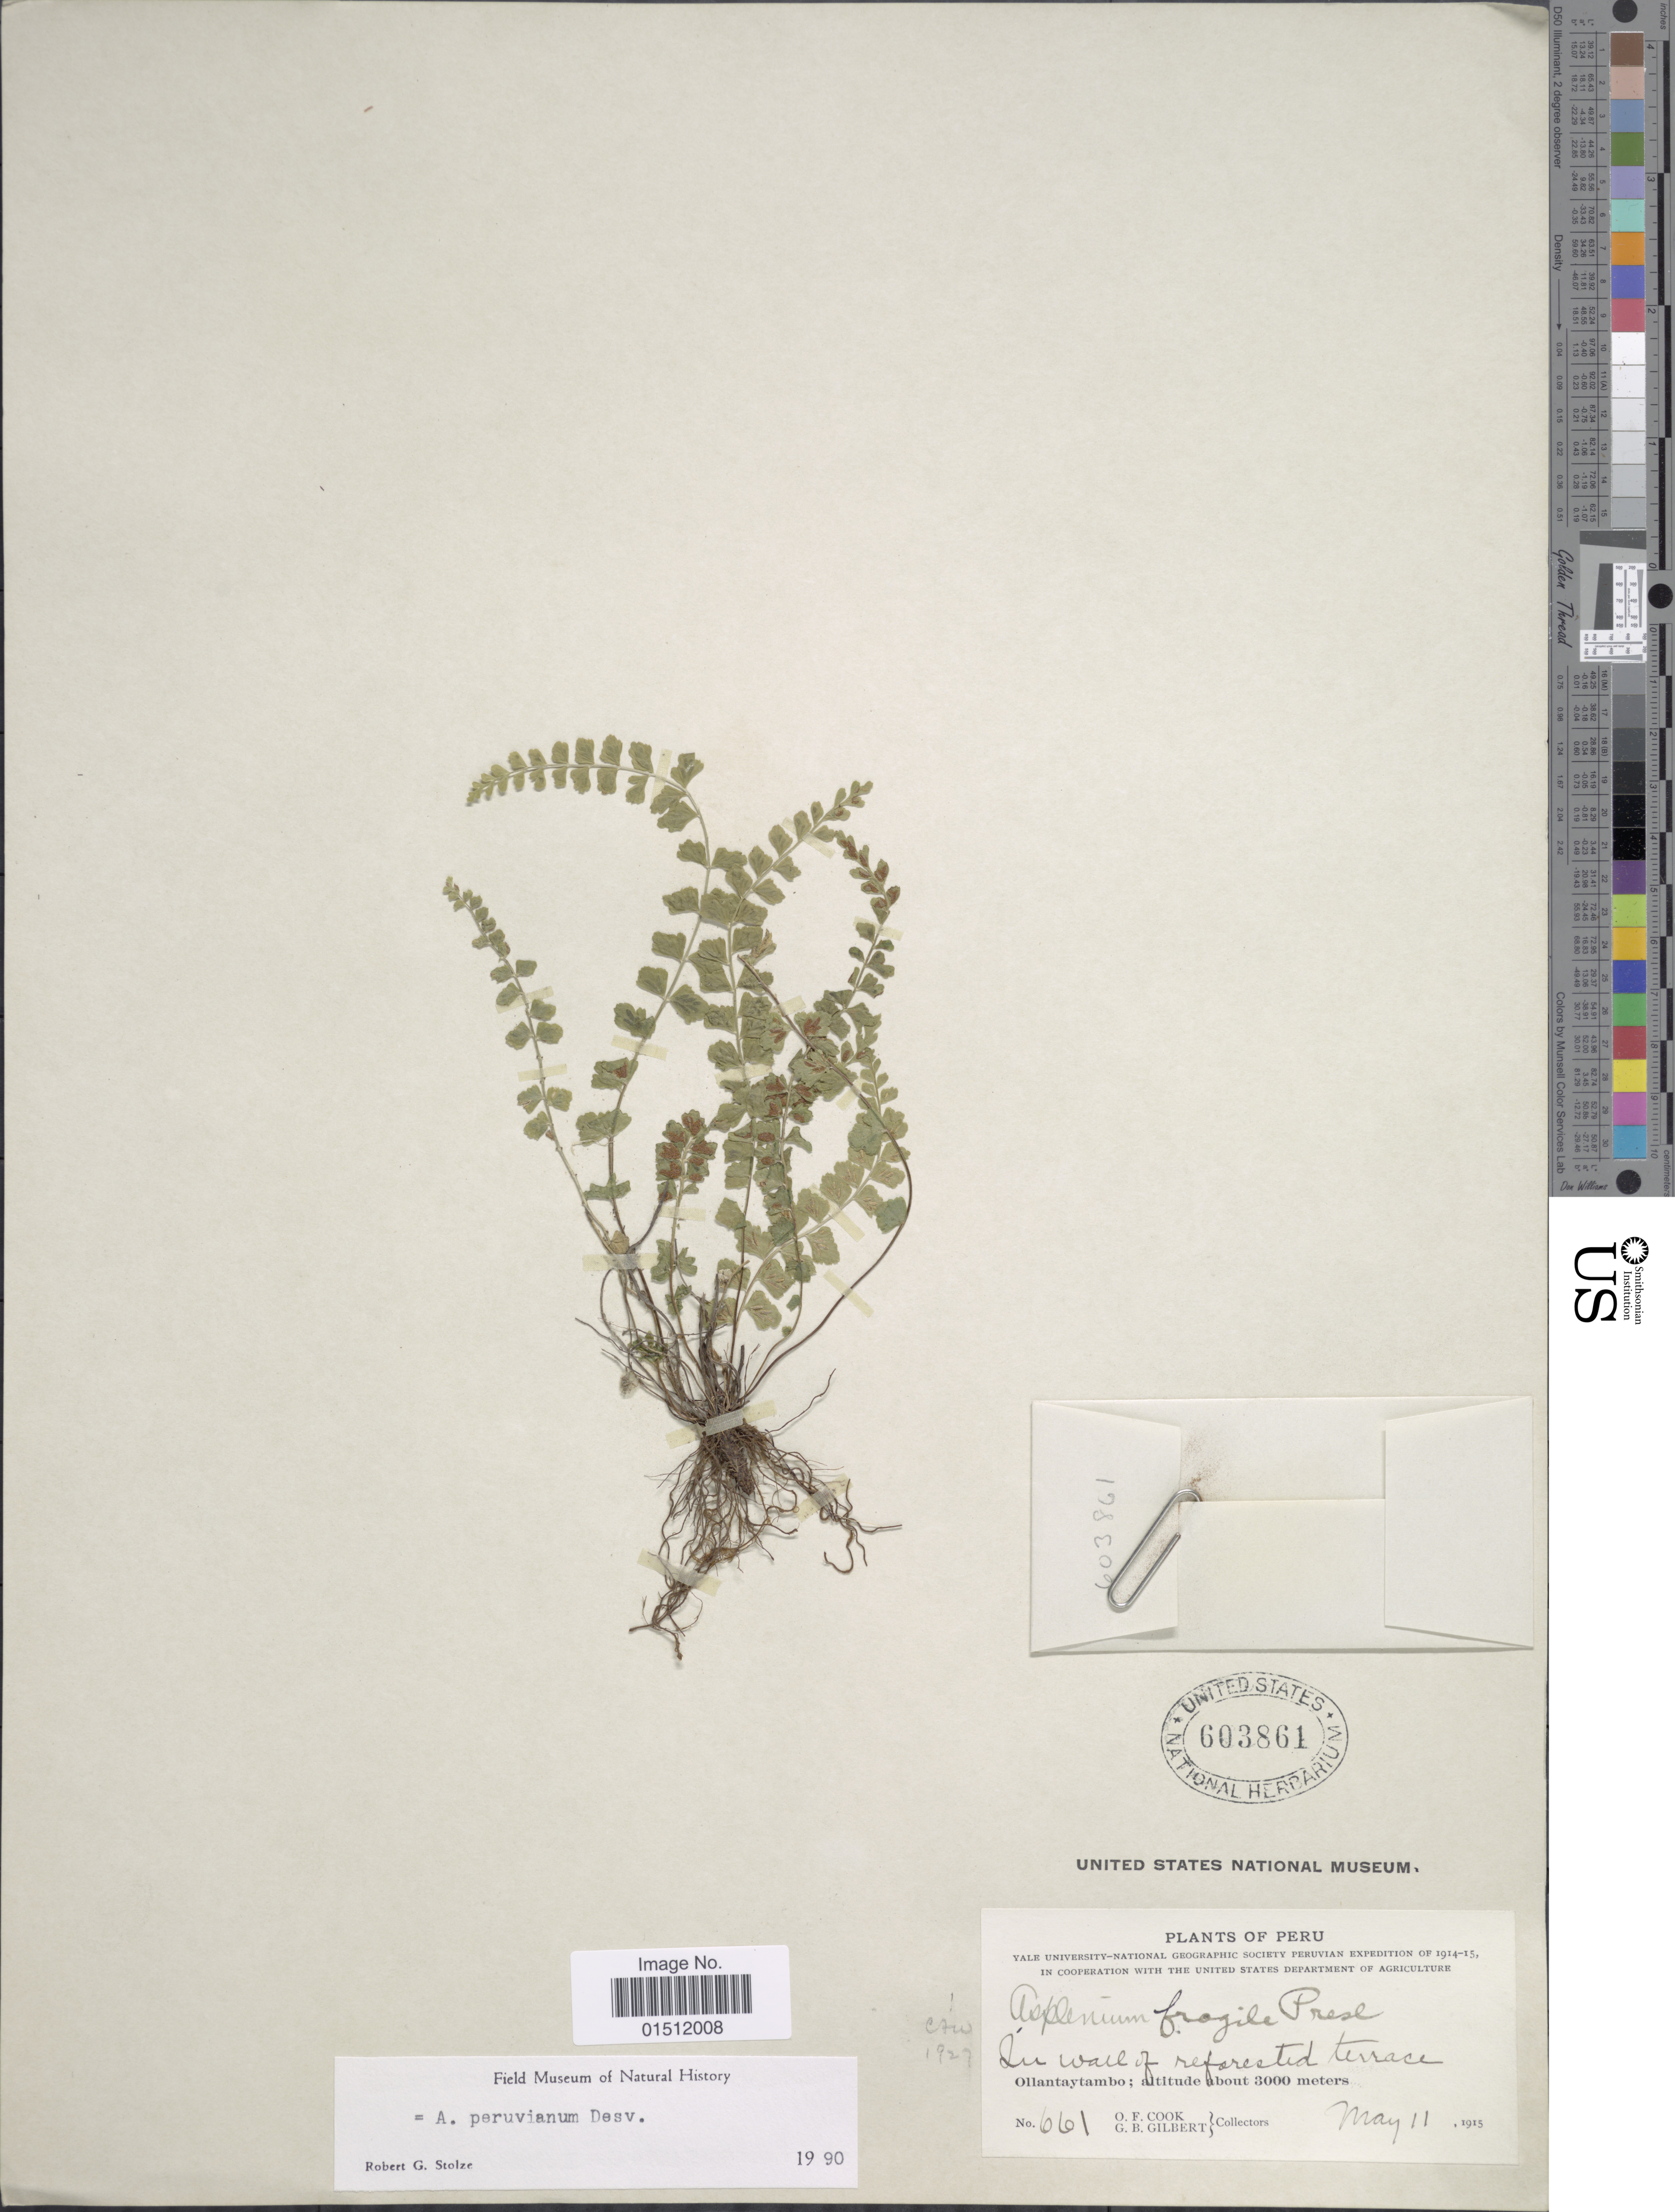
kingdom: Plantae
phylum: Tracheophyta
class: Polypodiopsida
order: Polypodiales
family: Aspleniaceae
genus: Asplenium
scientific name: Asplenium peruvianum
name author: Desv.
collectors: O. F. Cook & G. B. Gilbert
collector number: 661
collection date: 1915-05-11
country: Peru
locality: Ollantaytambo.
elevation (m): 3000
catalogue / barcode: US 603861